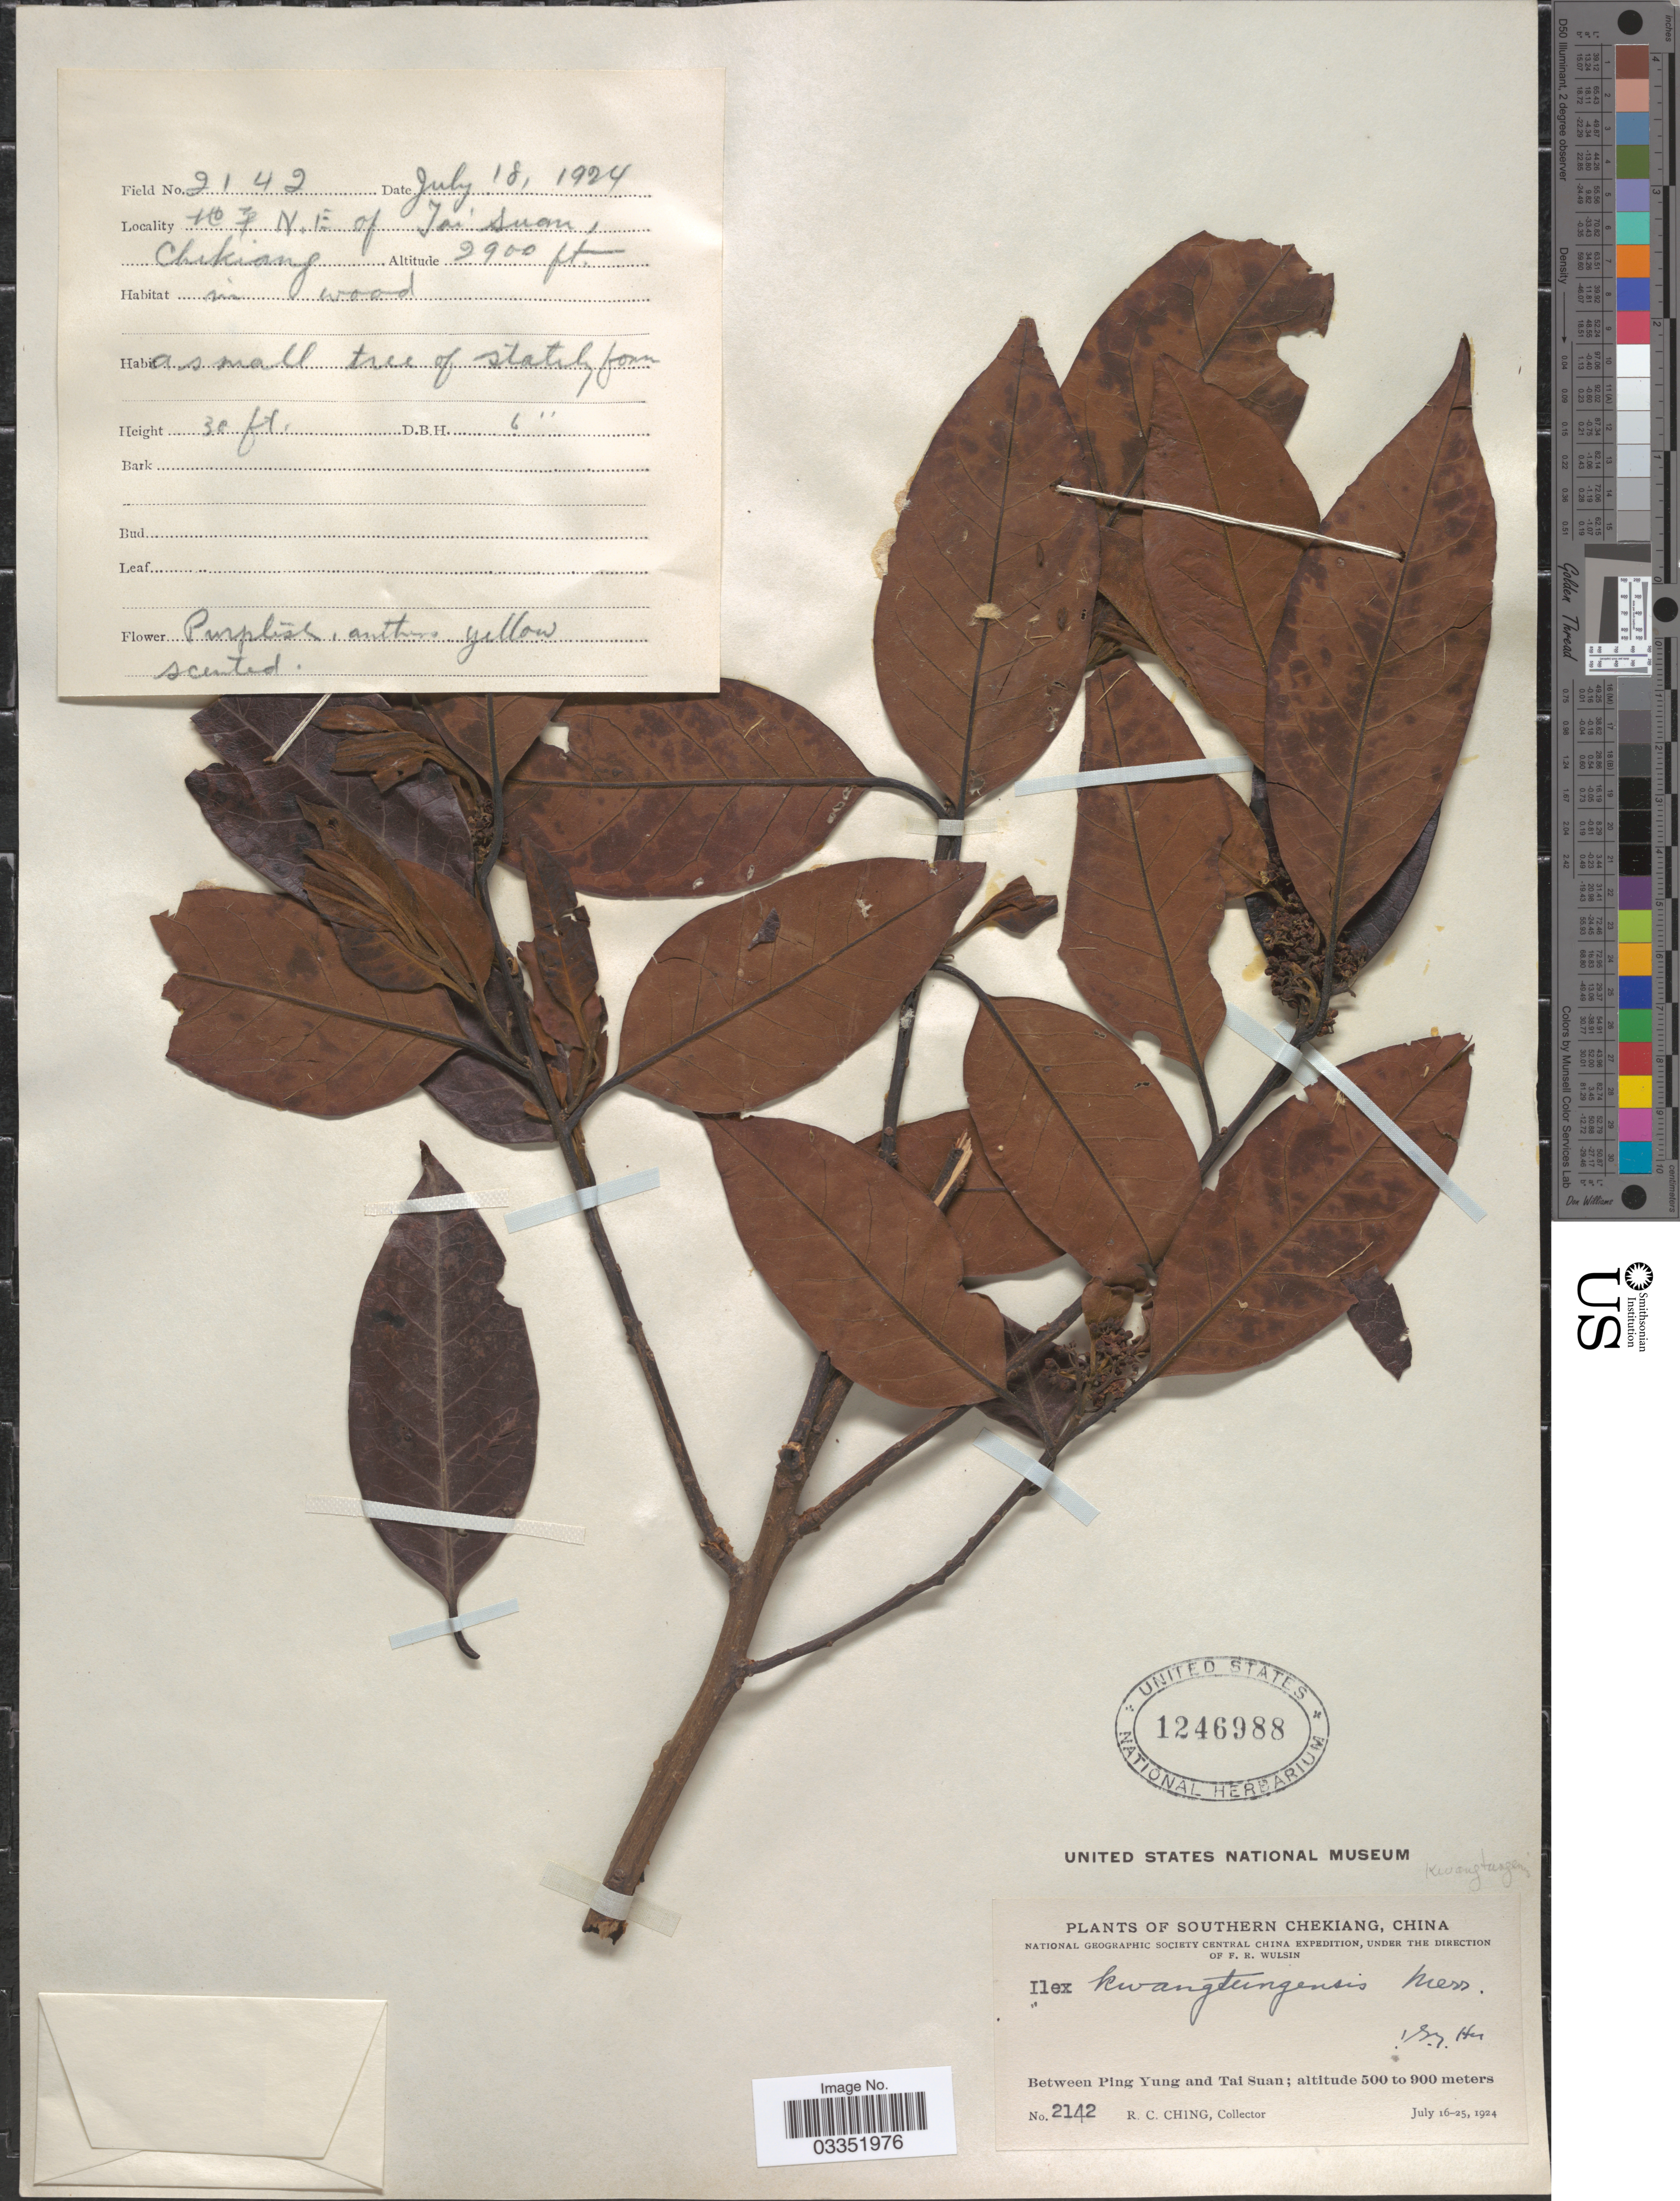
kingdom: Plantae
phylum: Tracheophyta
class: Magnoliopsida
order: Aquifoliales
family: Aquifoliaceae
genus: Ilex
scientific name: Ilex kwangtungensis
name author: Merr.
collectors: R. C. Ching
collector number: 2142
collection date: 1924-07-16/1924-07-25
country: China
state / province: Zhejiang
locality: Southern Chekiang. Between Ping Yung and Tai Suan.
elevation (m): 500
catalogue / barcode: US 1246988